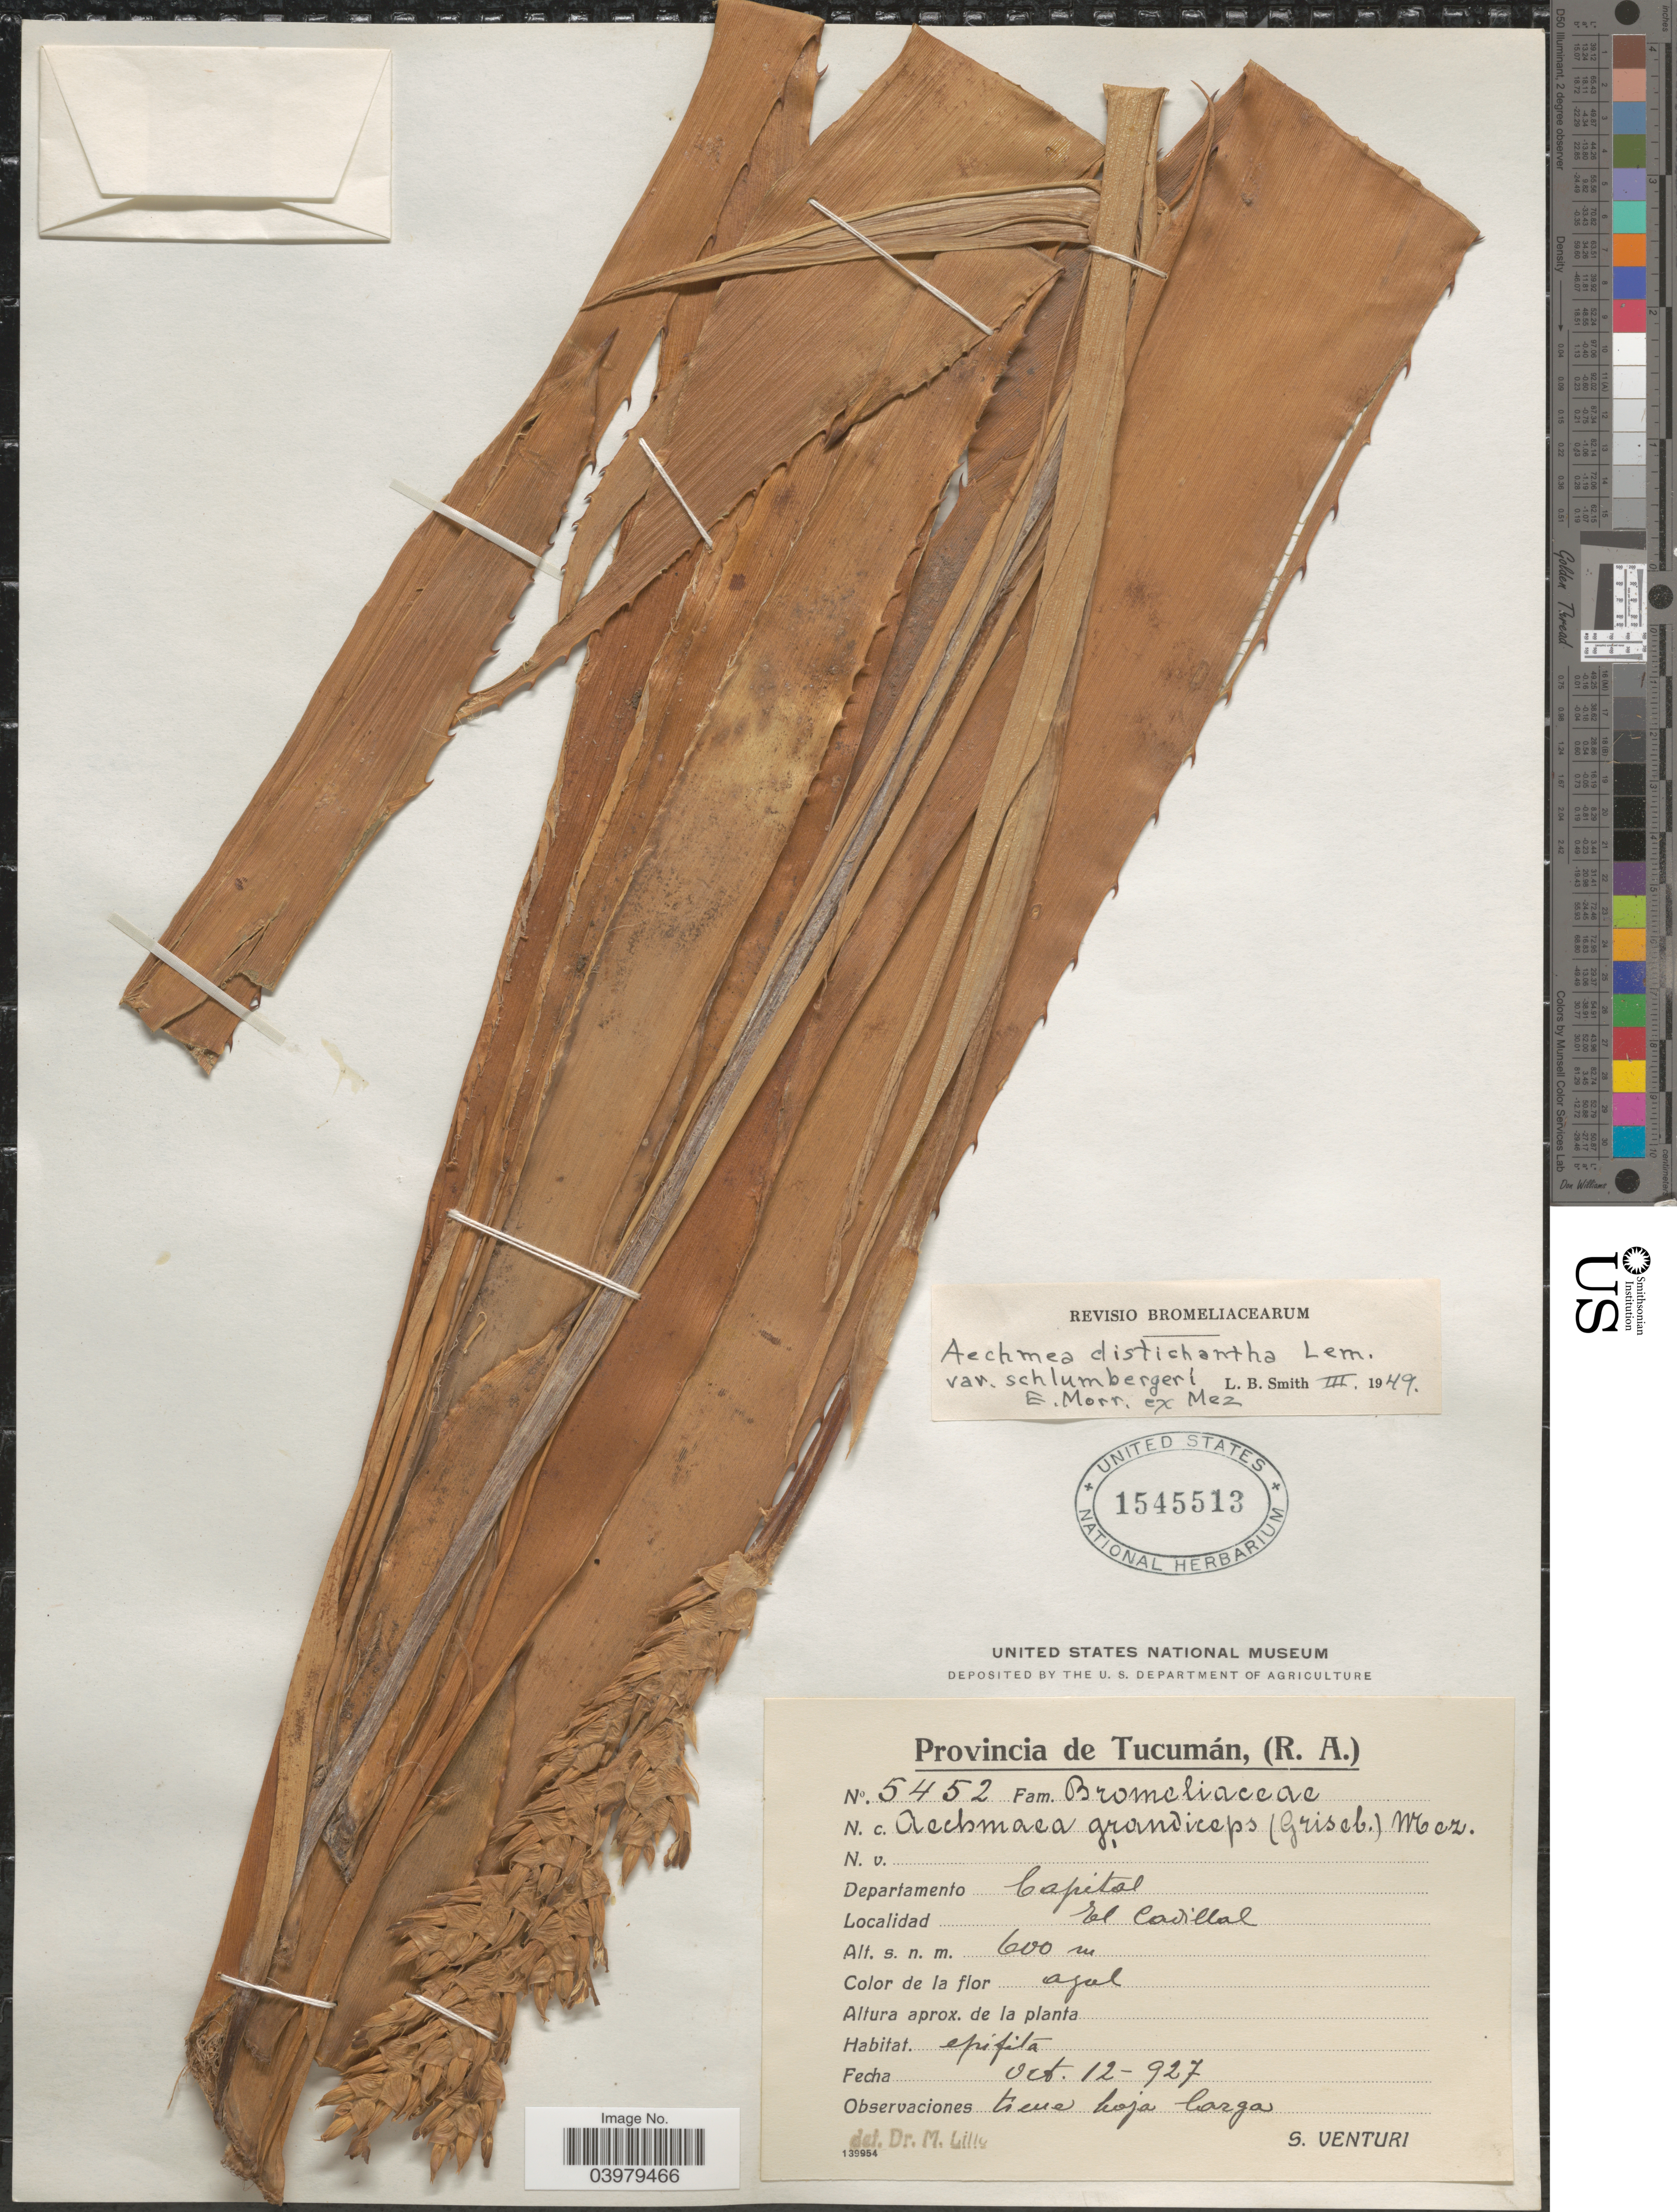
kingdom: Plantae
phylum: Tracheophyta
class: Liliopsida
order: Poales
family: Bromeliaceae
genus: Aechmea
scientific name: Aechmea distichantha var. schlumbergeri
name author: É. Morren ex Mez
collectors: S. Venturi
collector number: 5452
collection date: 1927-10-12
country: Argentina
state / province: Tucuman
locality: Departamento Capital. El Cadillal.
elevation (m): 600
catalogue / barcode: US 1545513